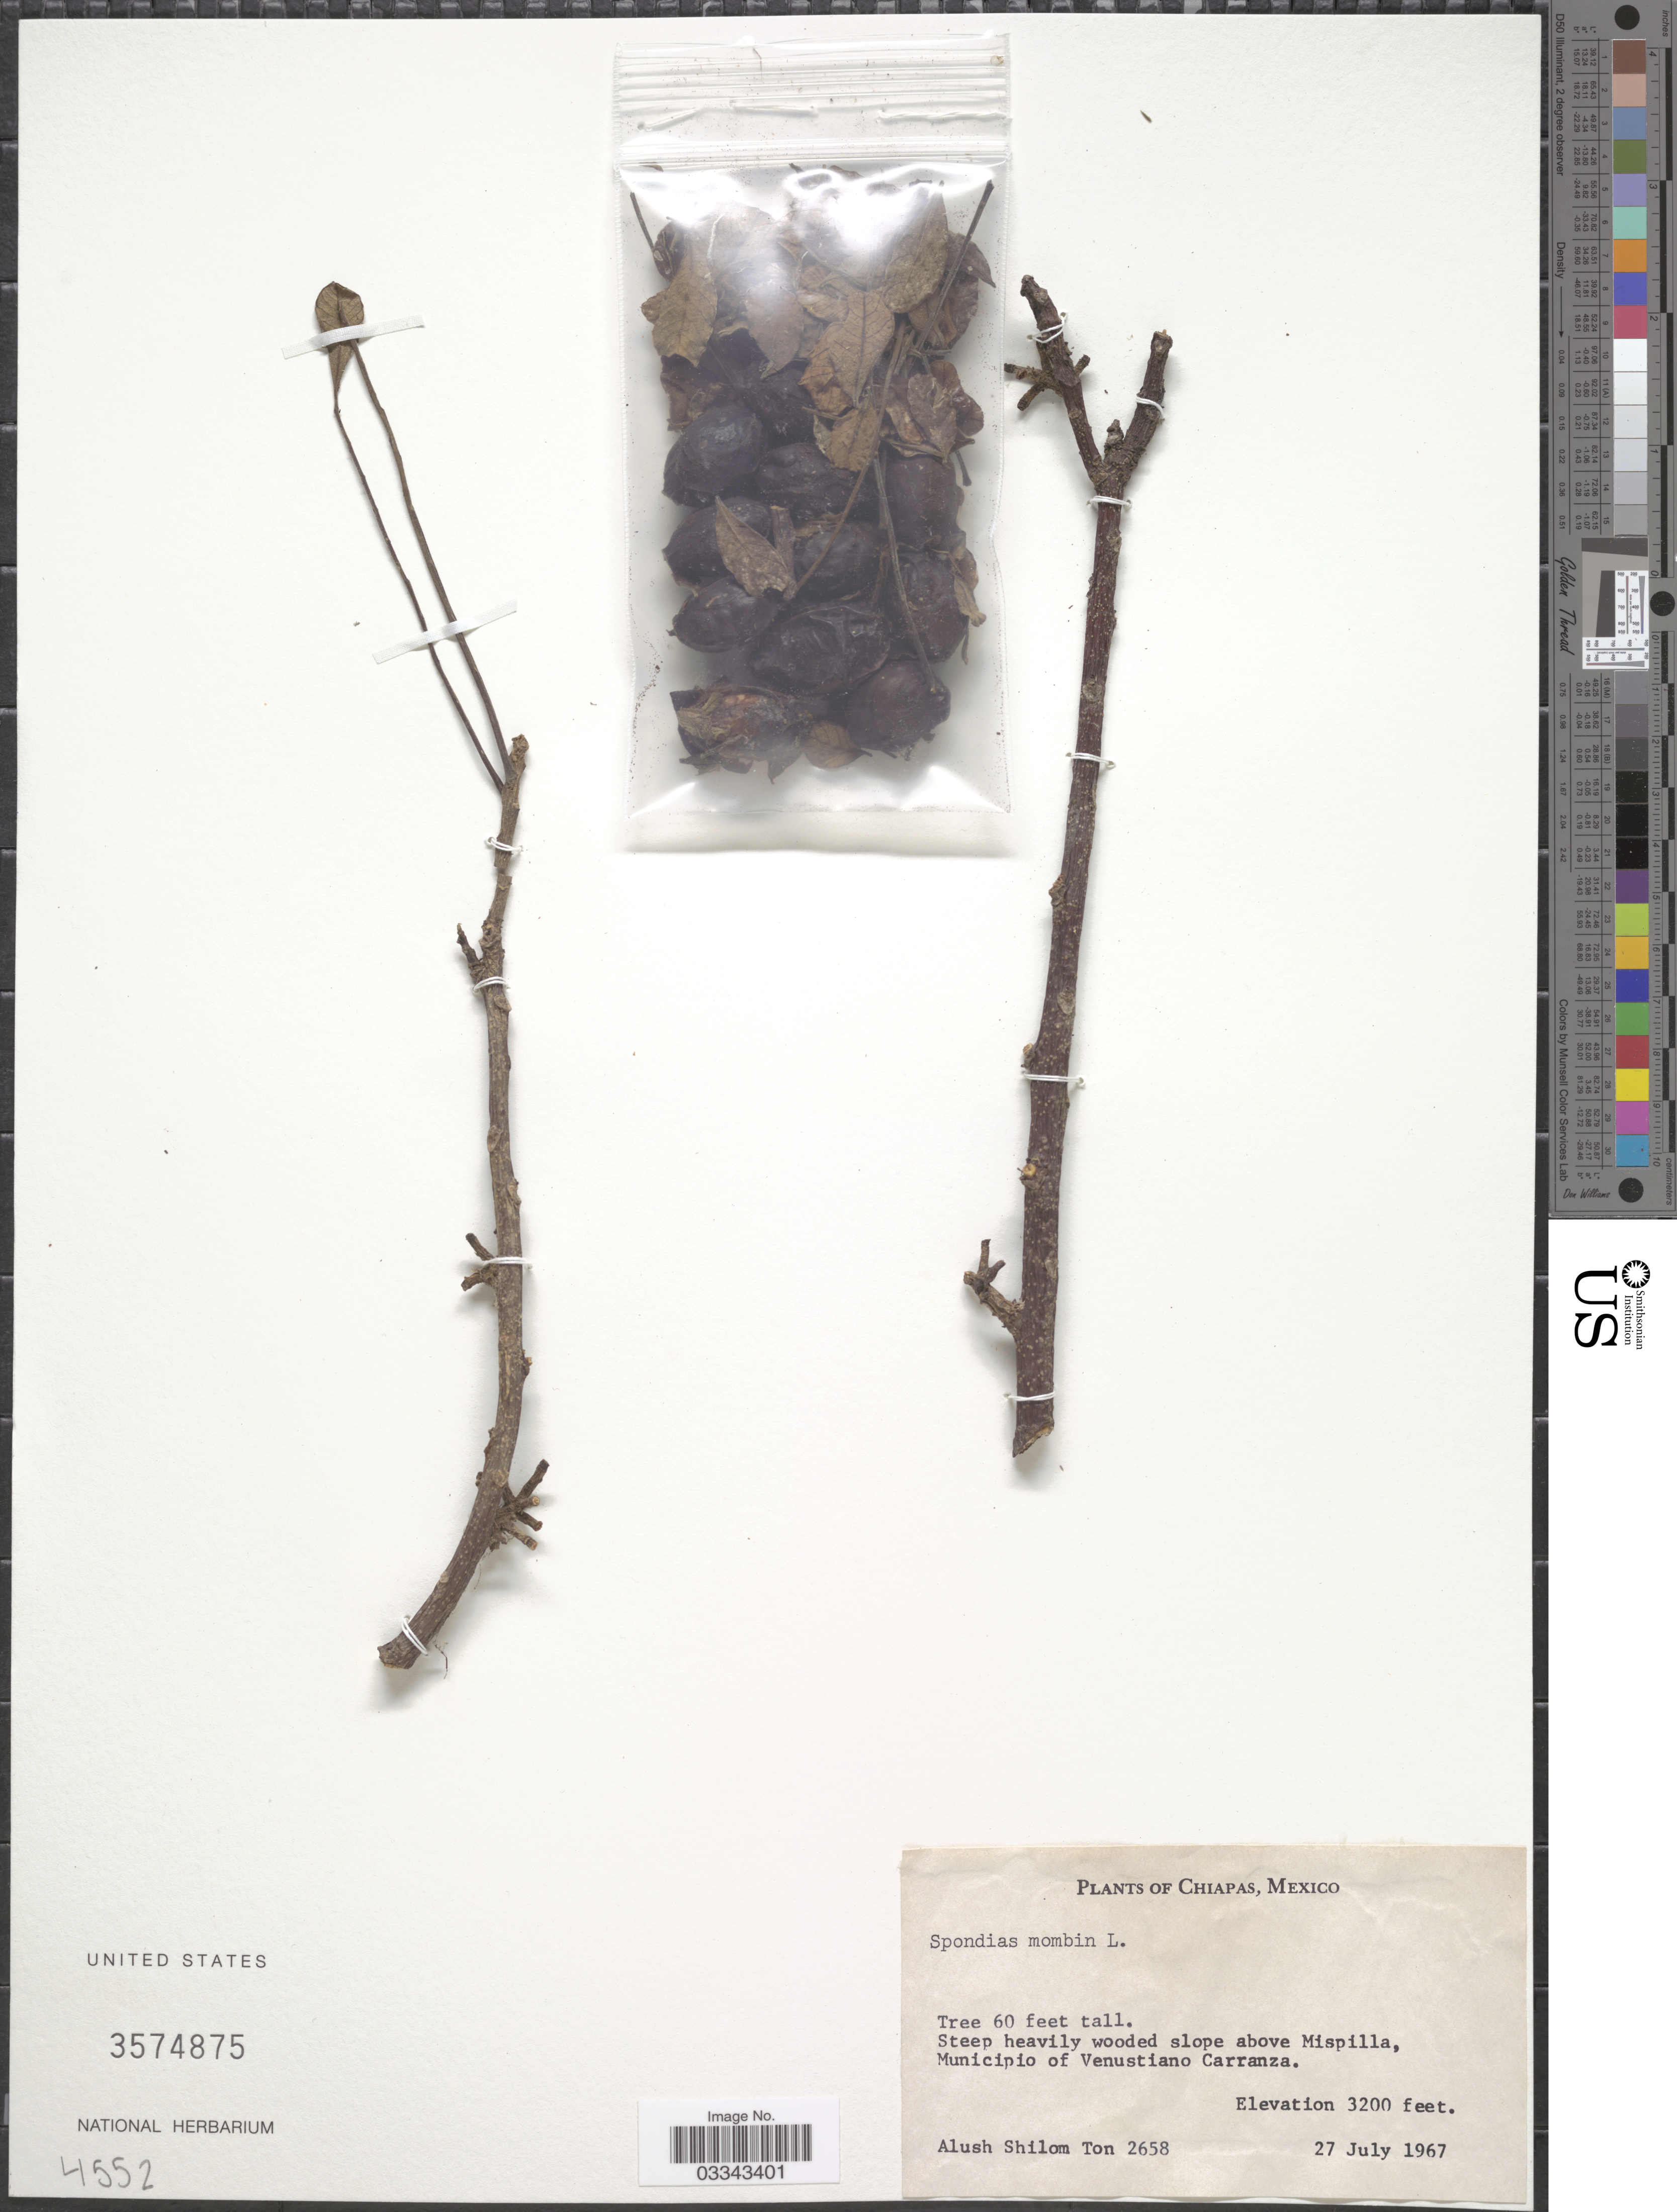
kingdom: Plantae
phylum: Tracheophyta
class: Magnoliopsida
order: Sapindales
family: Anacardiaceae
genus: Spondias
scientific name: Spondias purpurea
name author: L.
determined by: Mitchell, John D.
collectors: A. M. Ton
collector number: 2658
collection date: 1967-07-27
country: Mexico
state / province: Chiapas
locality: Steep heavily wooded slope abvoe Mispilla, Municipio of Venustiano Carranza.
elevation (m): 975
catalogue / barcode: US 3574875